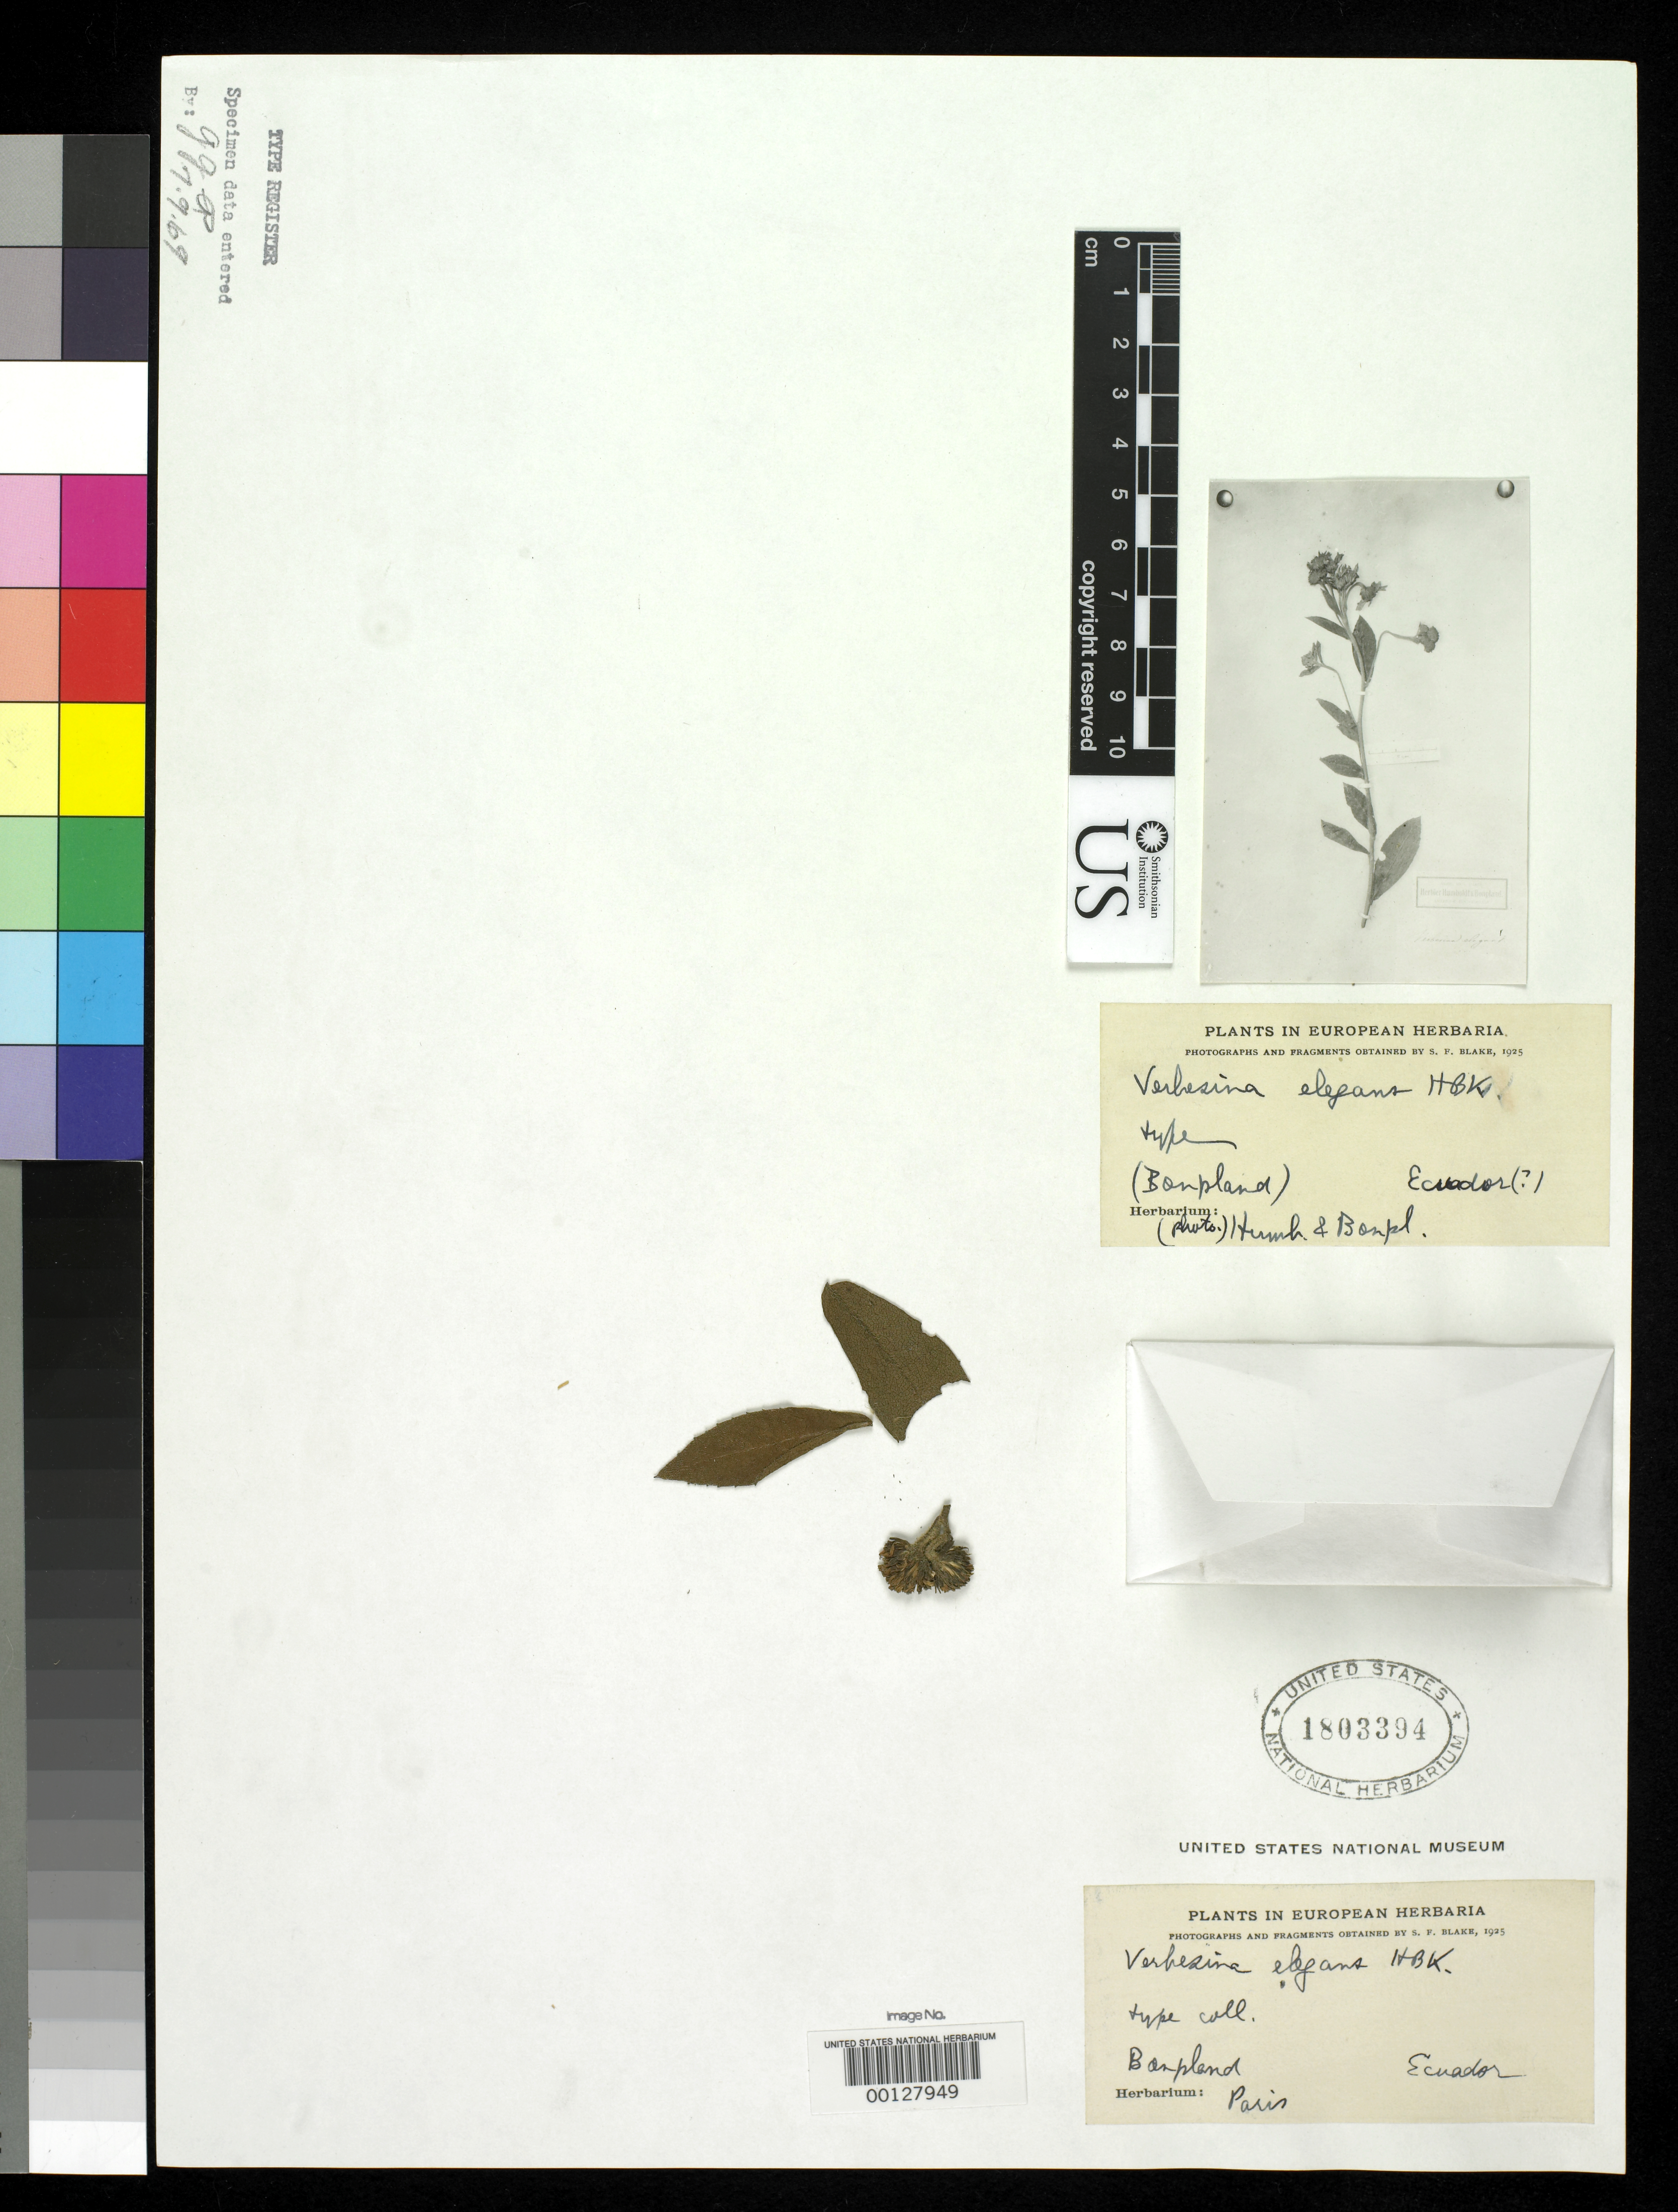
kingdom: Plantae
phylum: Tracheophyta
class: Magnoliopsida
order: Asterales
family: Asteraceae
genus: Verbesina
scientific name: Verbesina elegans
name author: Kunth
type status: Type Fragment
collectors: F. W. Humboldt & A. J. A. Bonpland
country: Ecuador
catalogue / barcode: US 1803394